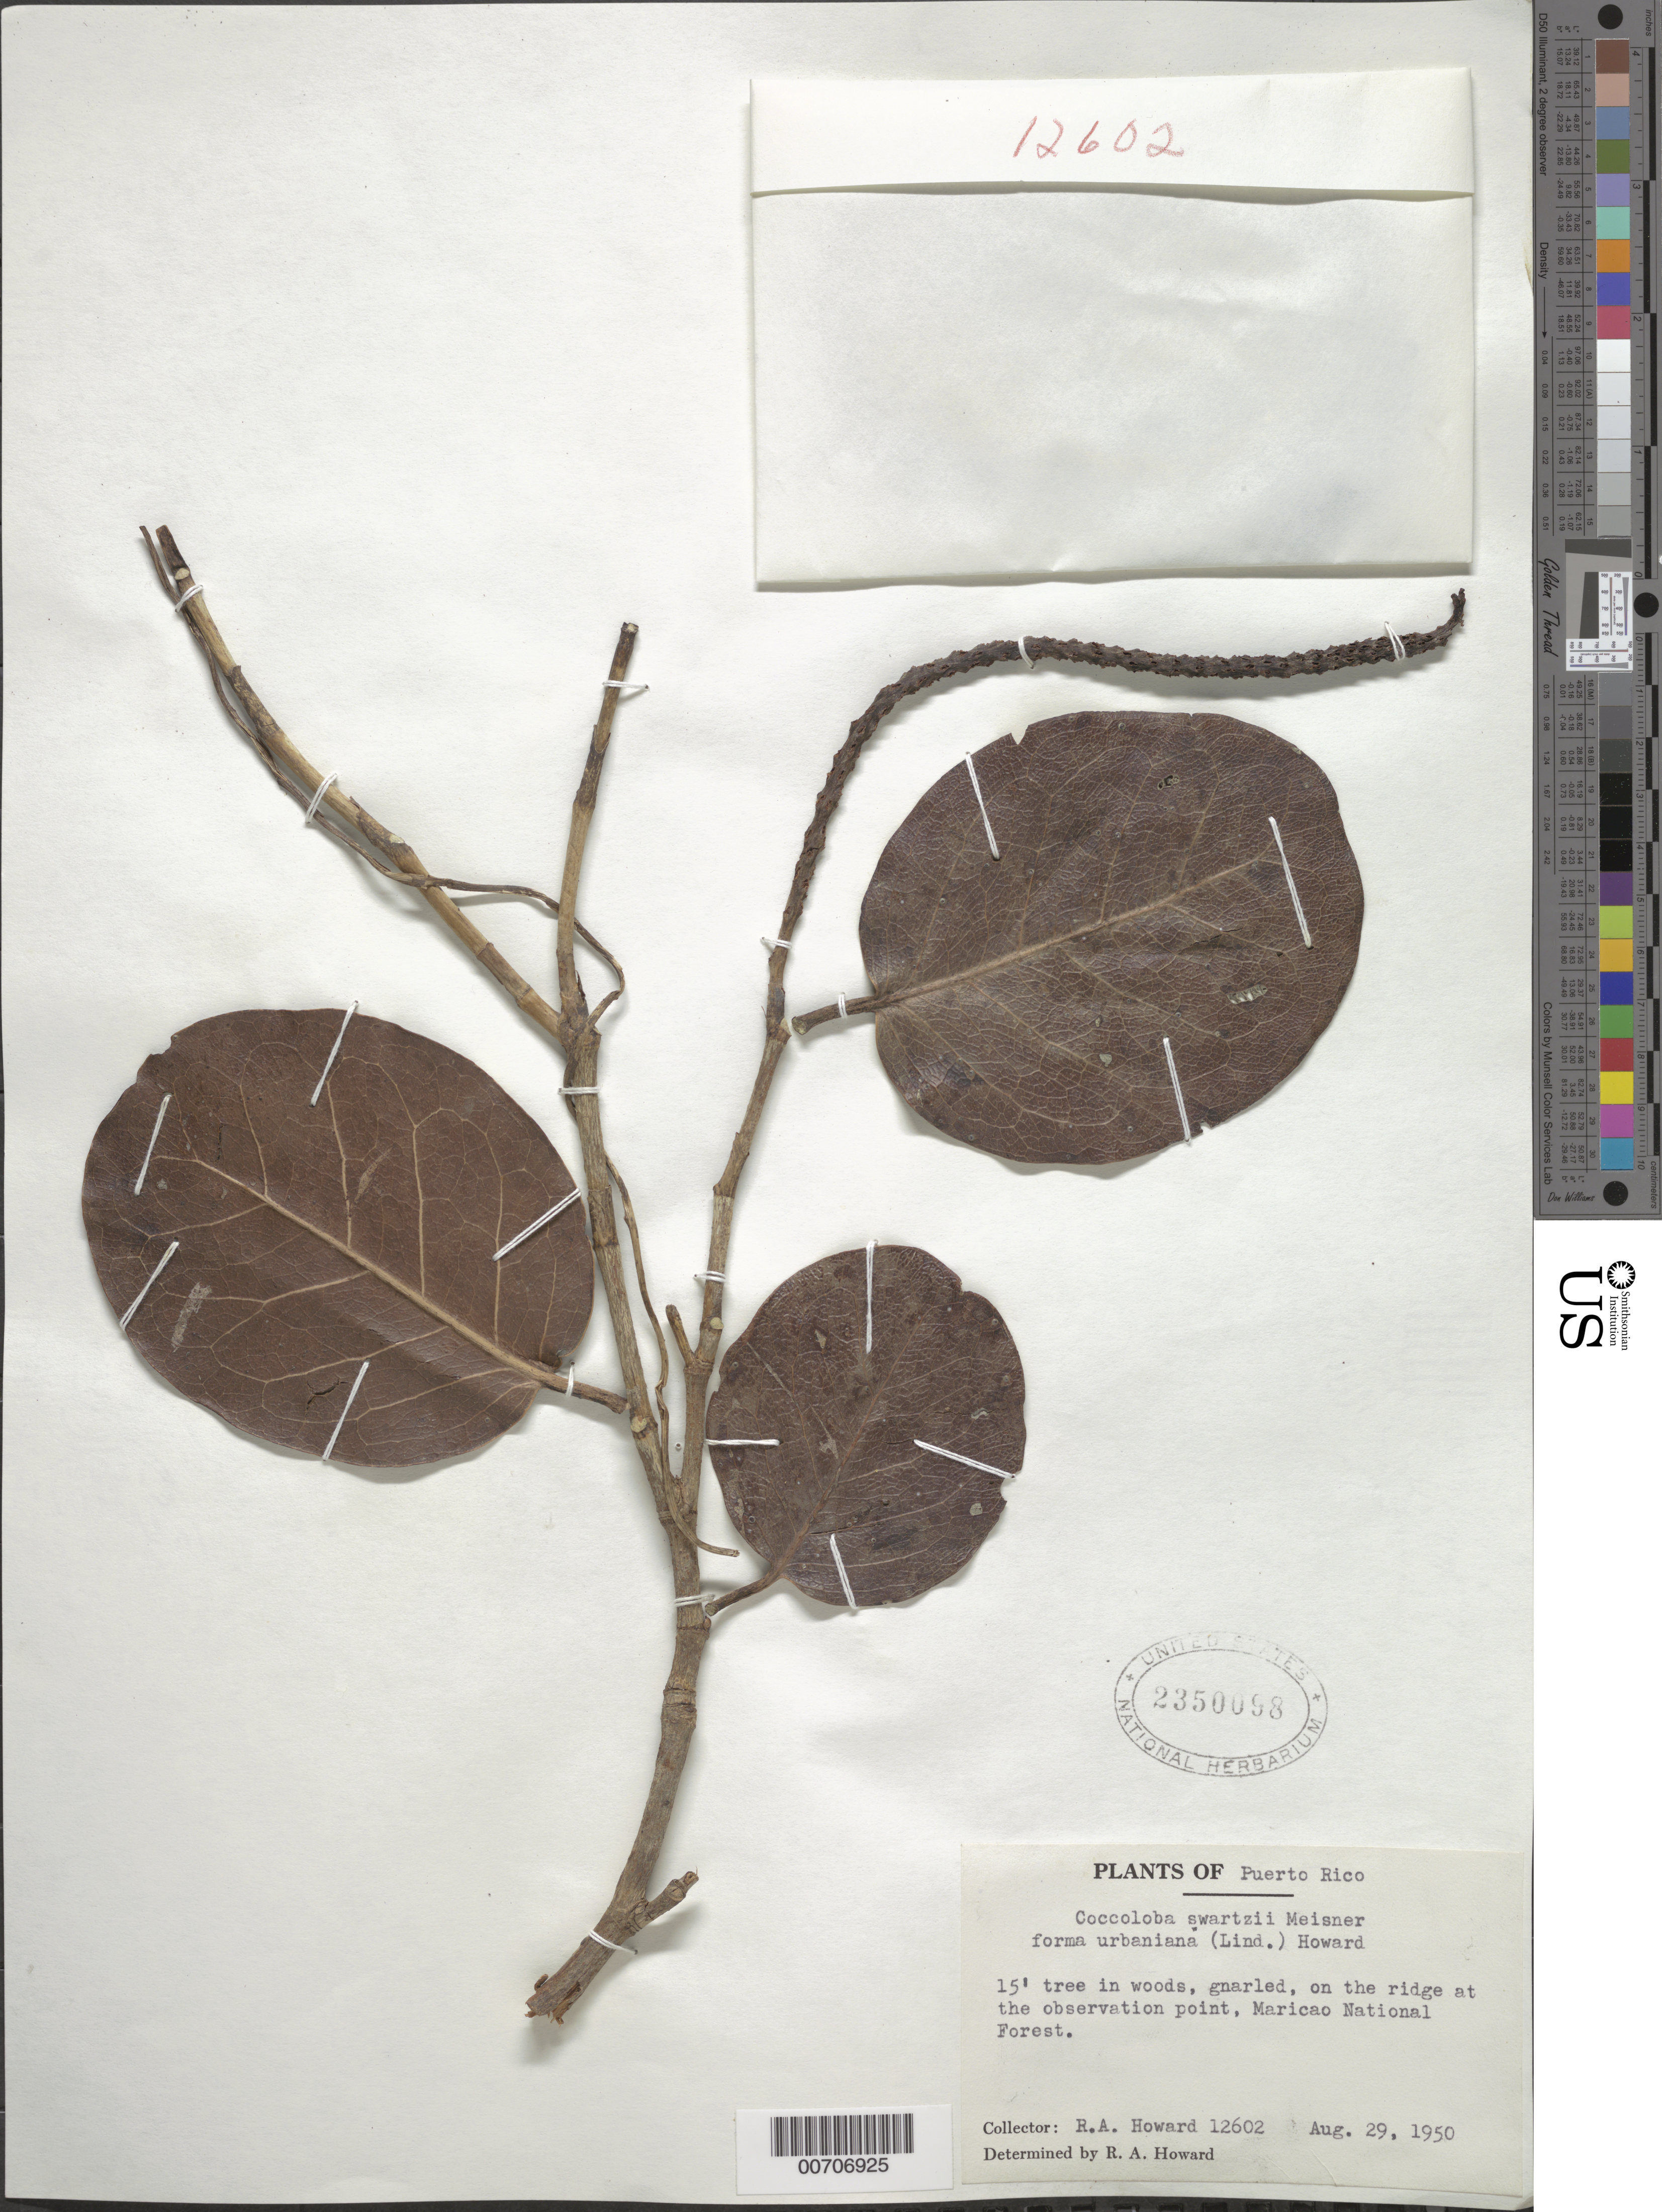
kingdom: Plantae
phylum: Tracheophyta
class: Magnoliopsida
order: Caryophyllales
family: Polygonaceae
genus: Coccoloba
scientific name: Coccoloba swartzii f. urbaniana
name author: (Linden) R.A. Howard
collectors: R. A. Howard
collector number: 12602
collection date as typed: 29 Aug 1950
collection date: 1950-08-29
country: Puerto Rico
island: Greater Antilles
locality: Maricao Natl. Forest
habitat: On ridge at the observation point.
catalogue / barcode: US 2350098